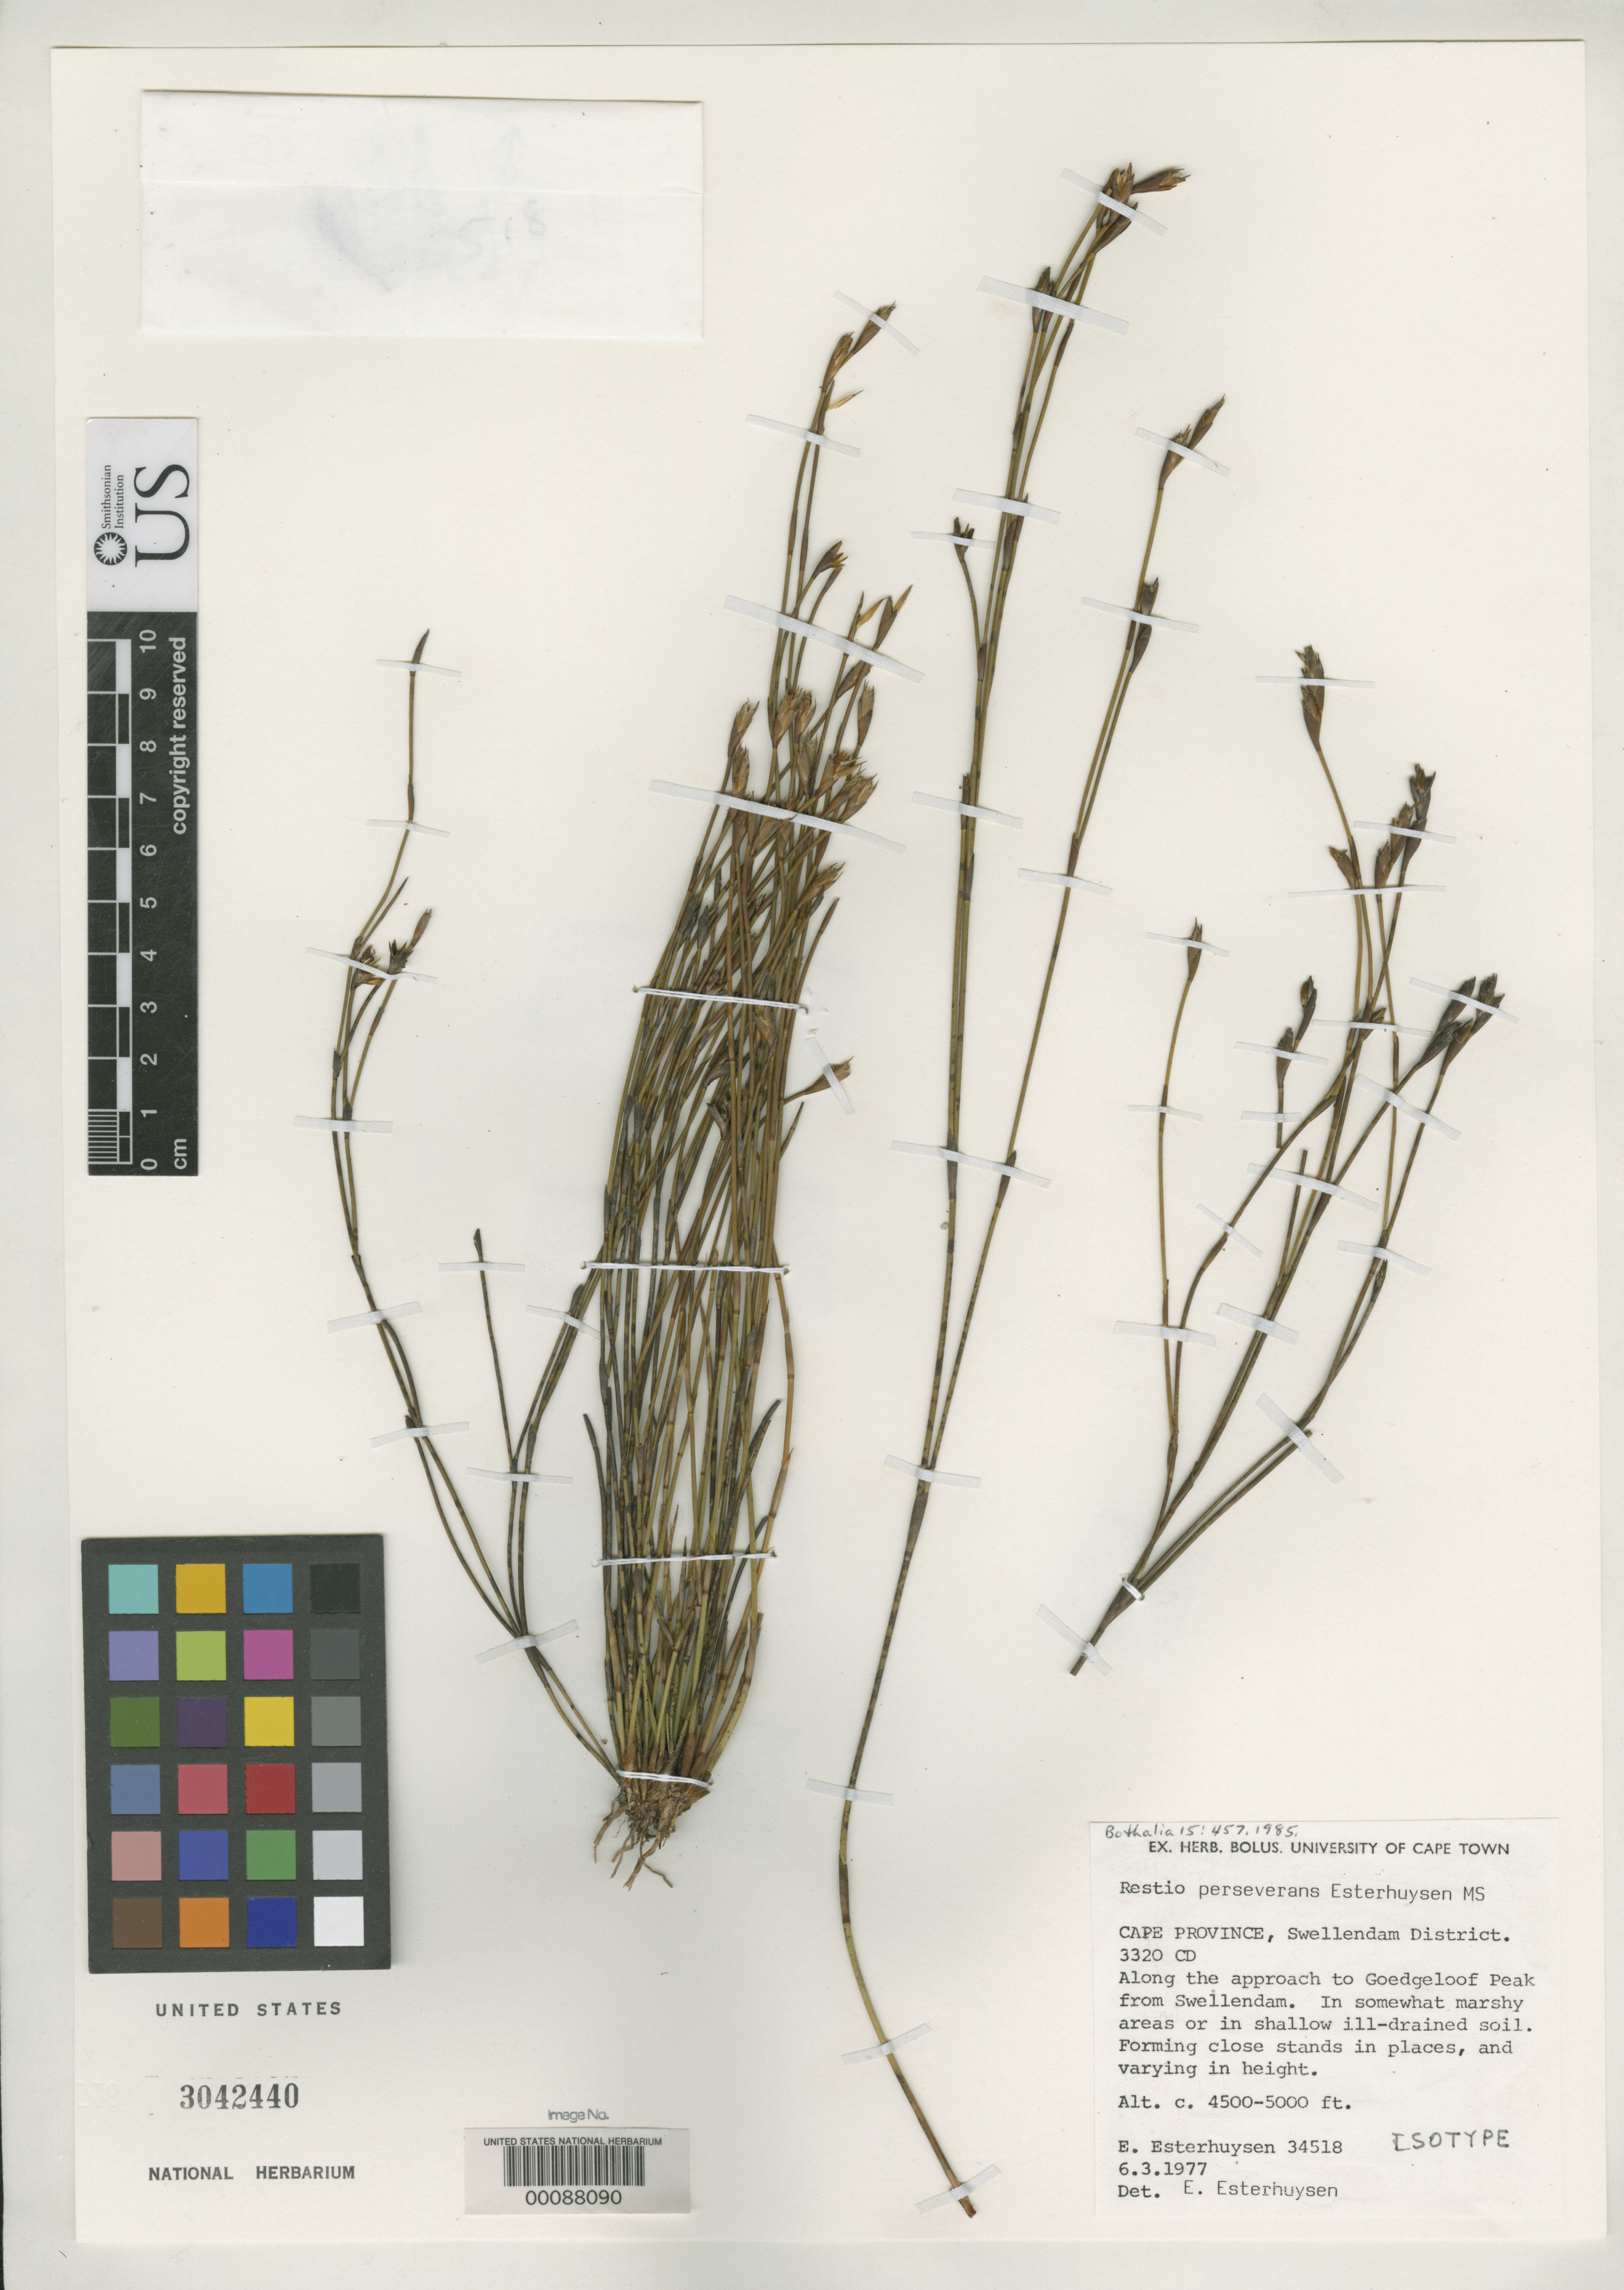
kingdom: Plantae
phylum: Tracheophyta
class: Liliopsida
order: Poales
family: Restionaceae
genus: Restio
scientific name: Restio perseverans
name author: Esterh.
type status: Isotype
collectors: E. E. Esterhuysen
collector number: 34518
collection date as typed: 06 Mar 1977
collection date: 1977-03-06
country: South Africa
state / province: Western Cape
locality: Along approach Togoedgeloof Peak from Swellendam.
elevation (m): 1372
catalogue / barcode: US 3042440